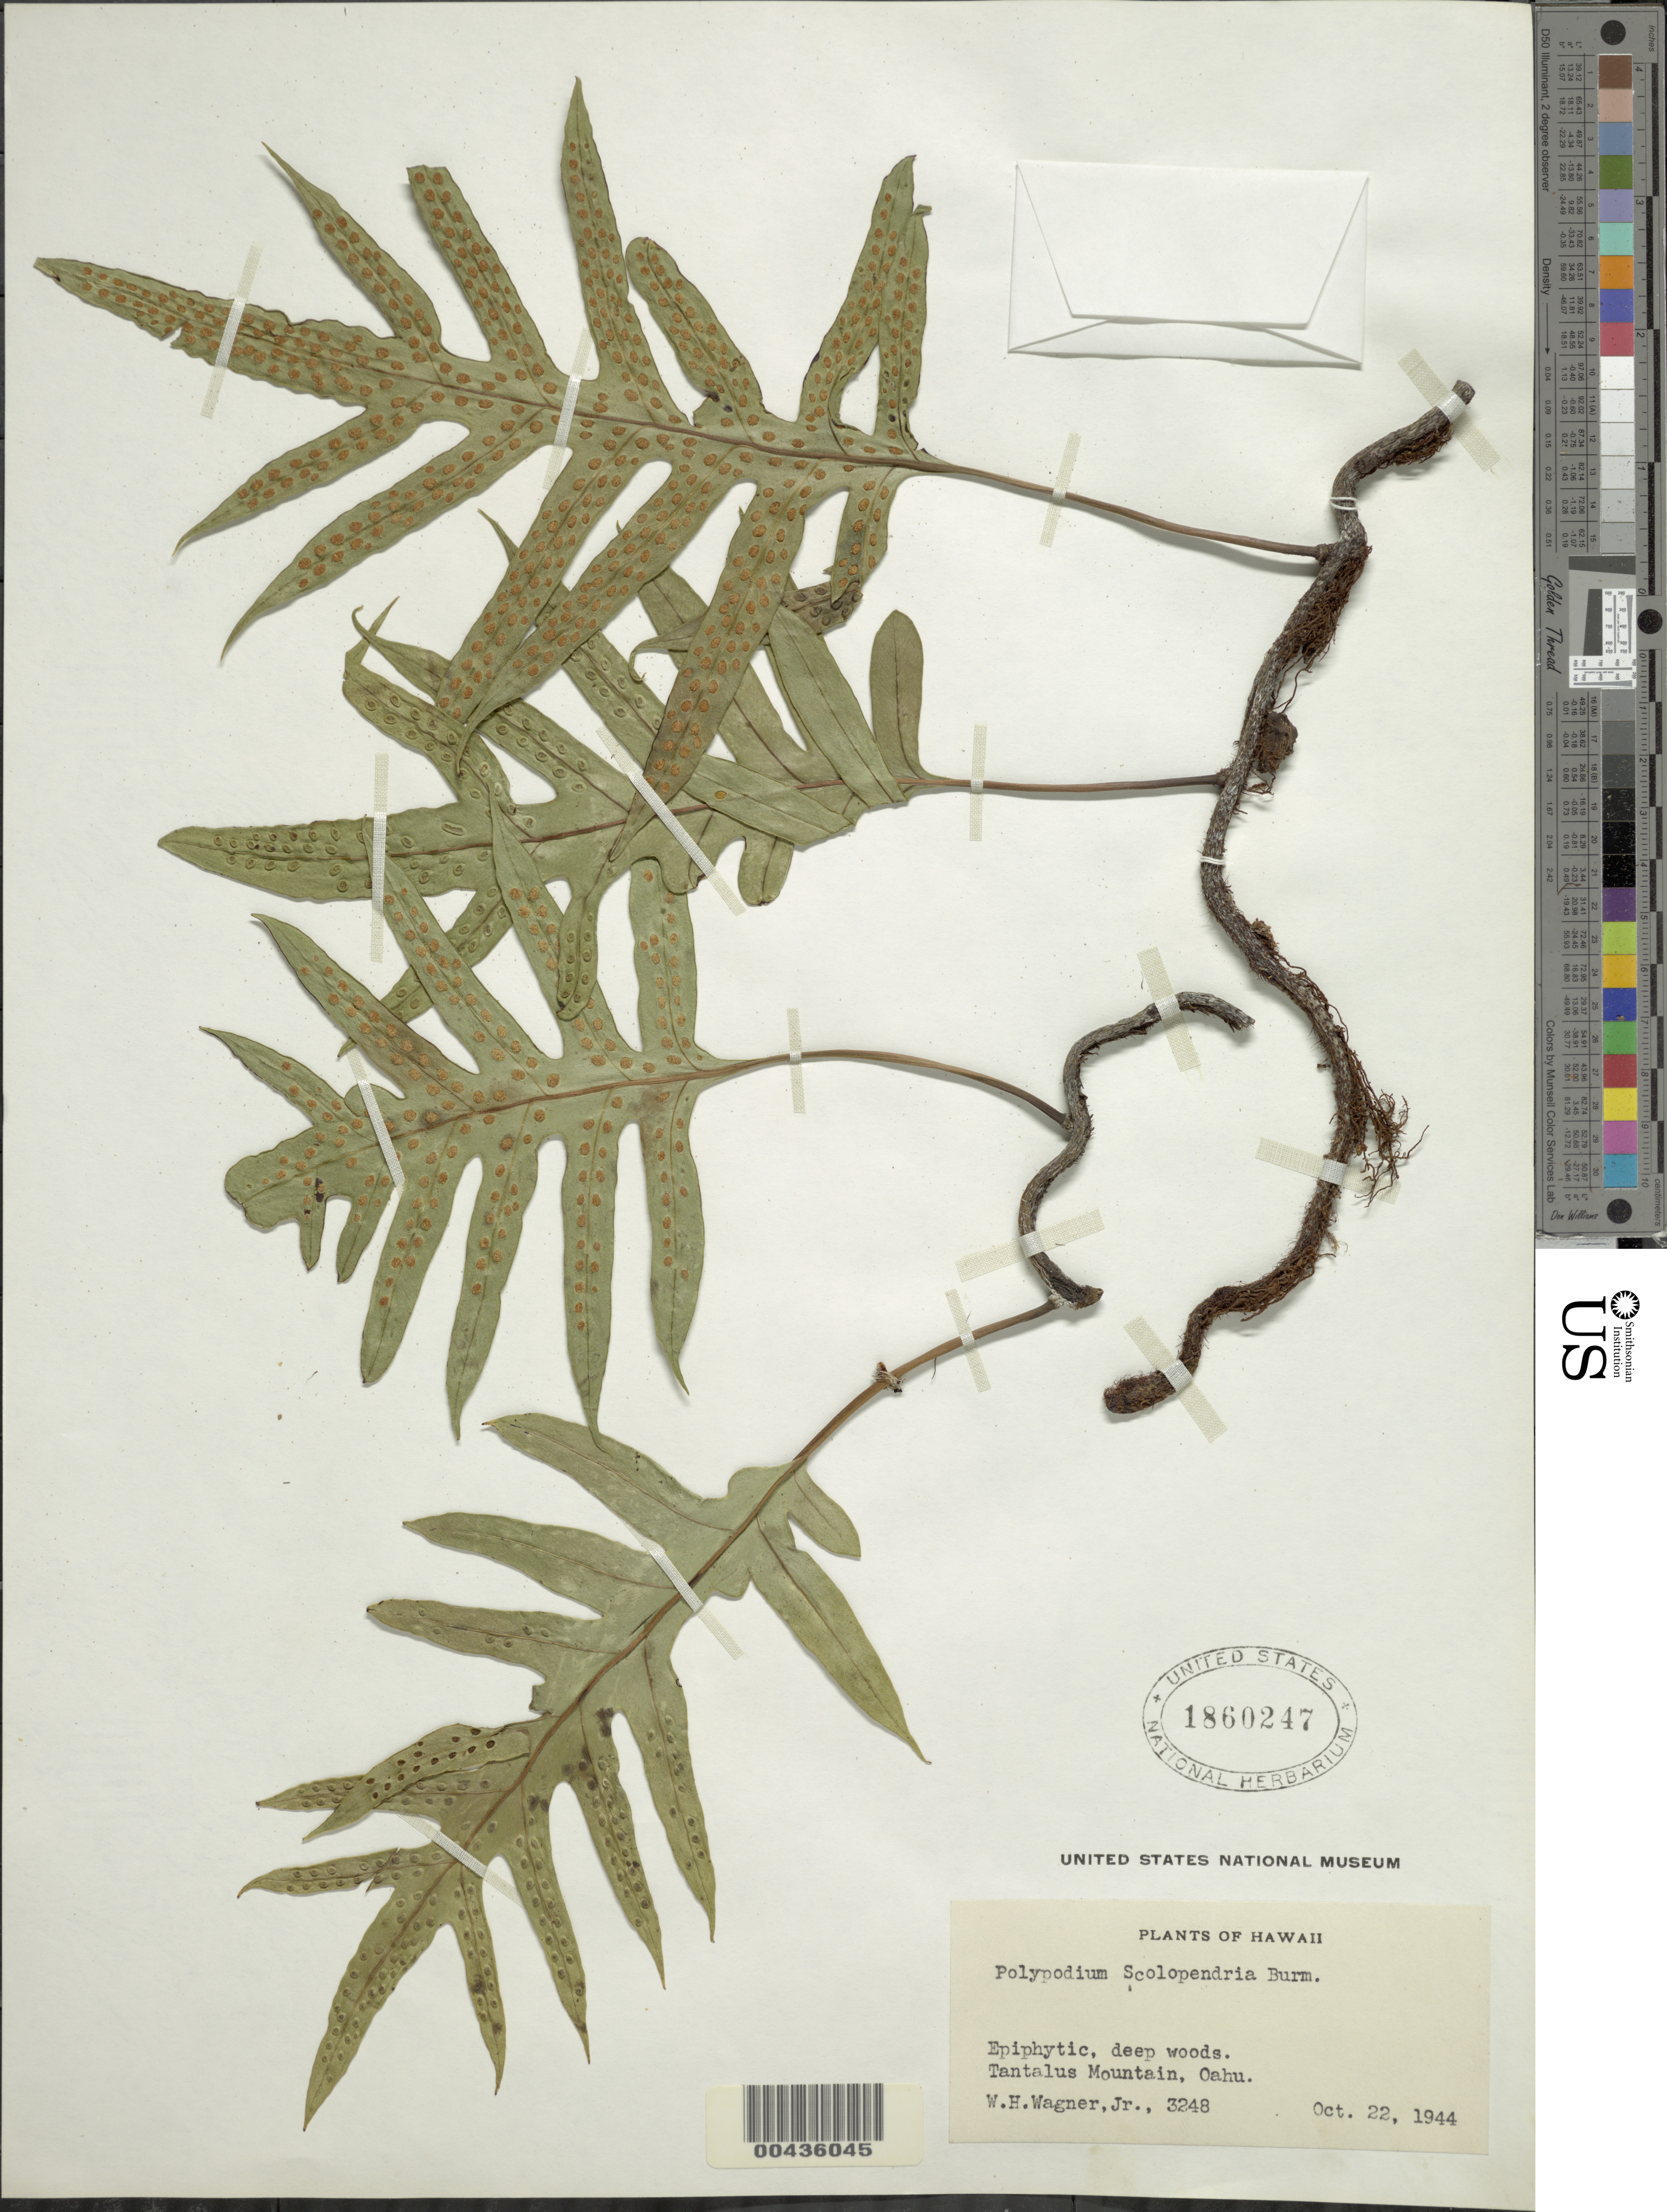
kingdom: Plantae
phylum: Tracheophyta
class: Polypodiopsida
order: Polypodiales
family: Polypodiaceae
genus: Polypodium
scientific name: Polypodium scolopendria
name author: Burm. f.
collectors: W. H. Wagner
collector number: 3248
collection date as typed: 22 Oct 1944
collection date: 1944-10-22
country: United States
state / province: Hawaii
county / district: Honolulu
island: Oahu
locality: Tantalus Mt.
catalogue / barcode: US 1860247